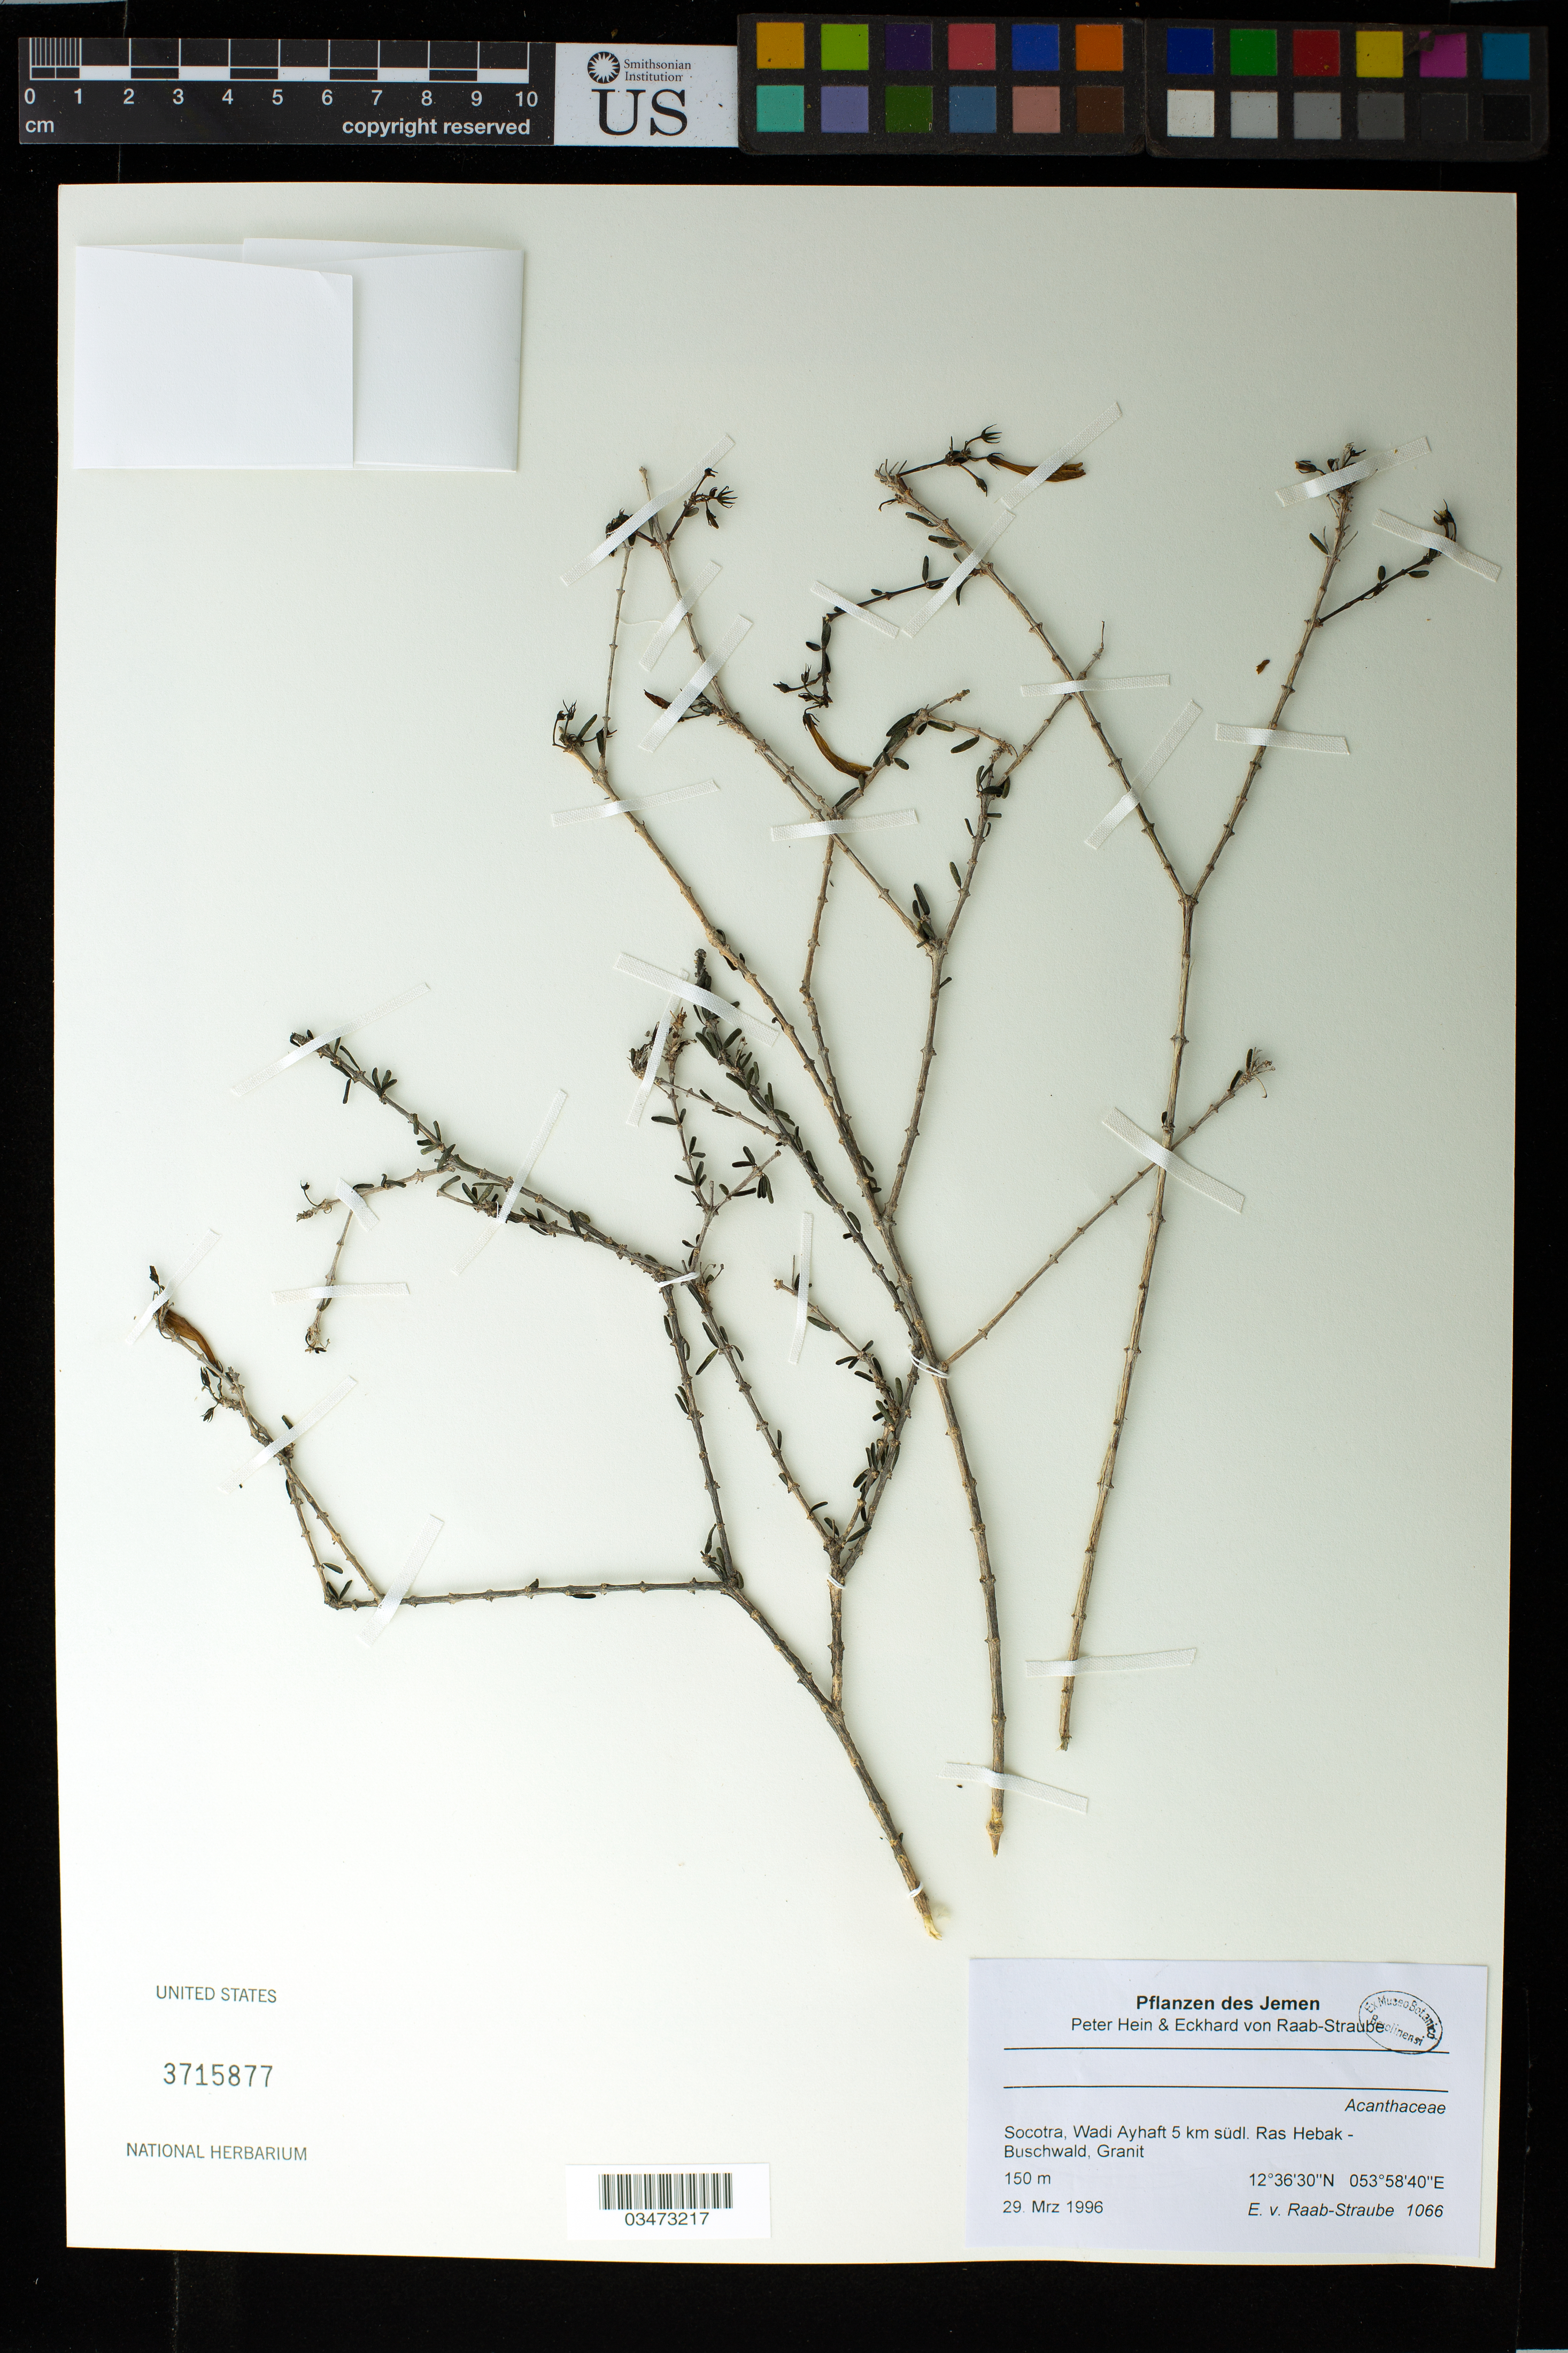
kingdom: Plantae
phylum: Tracheophyta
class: Magnoliopsida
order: Lamiales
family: Acanthaceae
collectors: E. Raab-Straube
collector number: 1066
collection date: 1996-03-29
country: Yemen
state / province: Socotra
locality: Wadi Ayhaft 5km sudl. Ras Hebak- Buschwald, Granit.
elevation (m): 150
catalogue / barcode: US 3715877